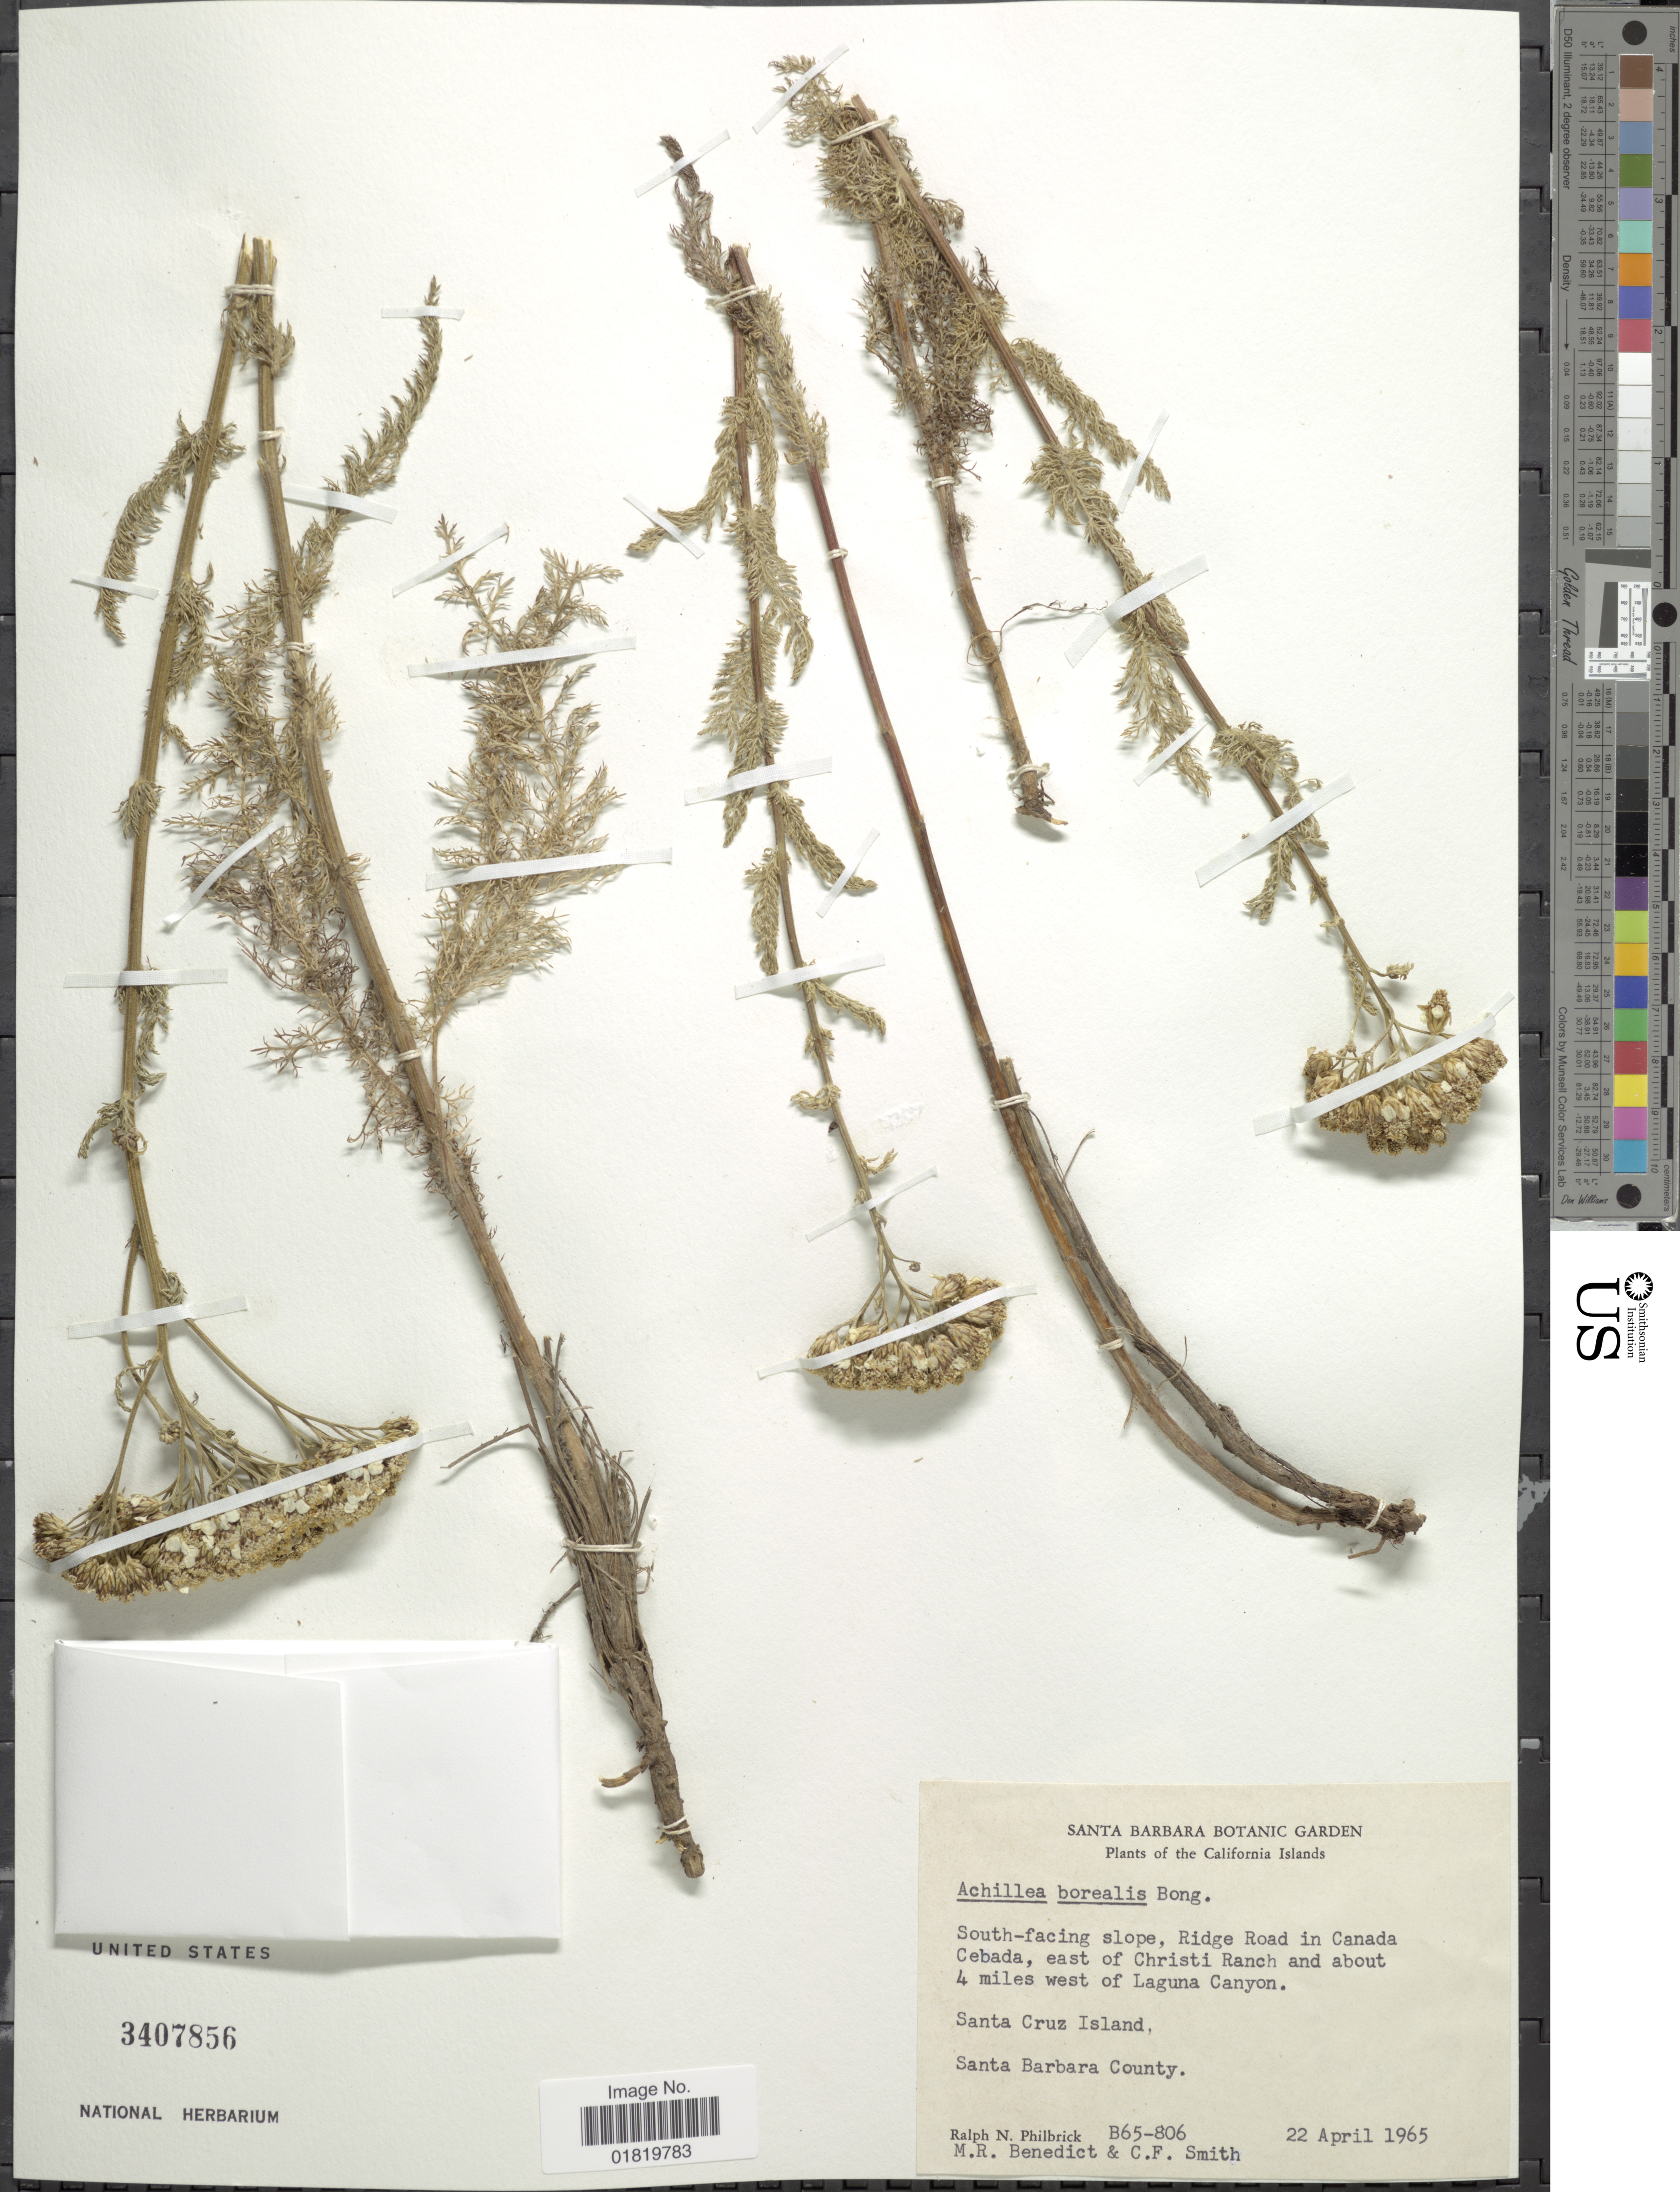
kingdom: Plantae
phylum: Tracheophyta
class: Magnoliopsida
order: Asterales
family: Asteraceae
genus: Achillea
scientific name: Achillea borealis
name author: Bong.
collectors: R. Philbrick, M. R. Benedict & C. F. Smith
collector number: B65-806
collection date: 1965-04-22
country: United States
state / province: California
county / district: Santa Barbara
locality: California Islands. South-facing slope, Ridge Road in Canada Cebada, east of Christi Ranch and about 4 miles west of Laguna Canyon. Santa Cruz Island. Santa Barbara County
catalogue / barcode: US 3407856